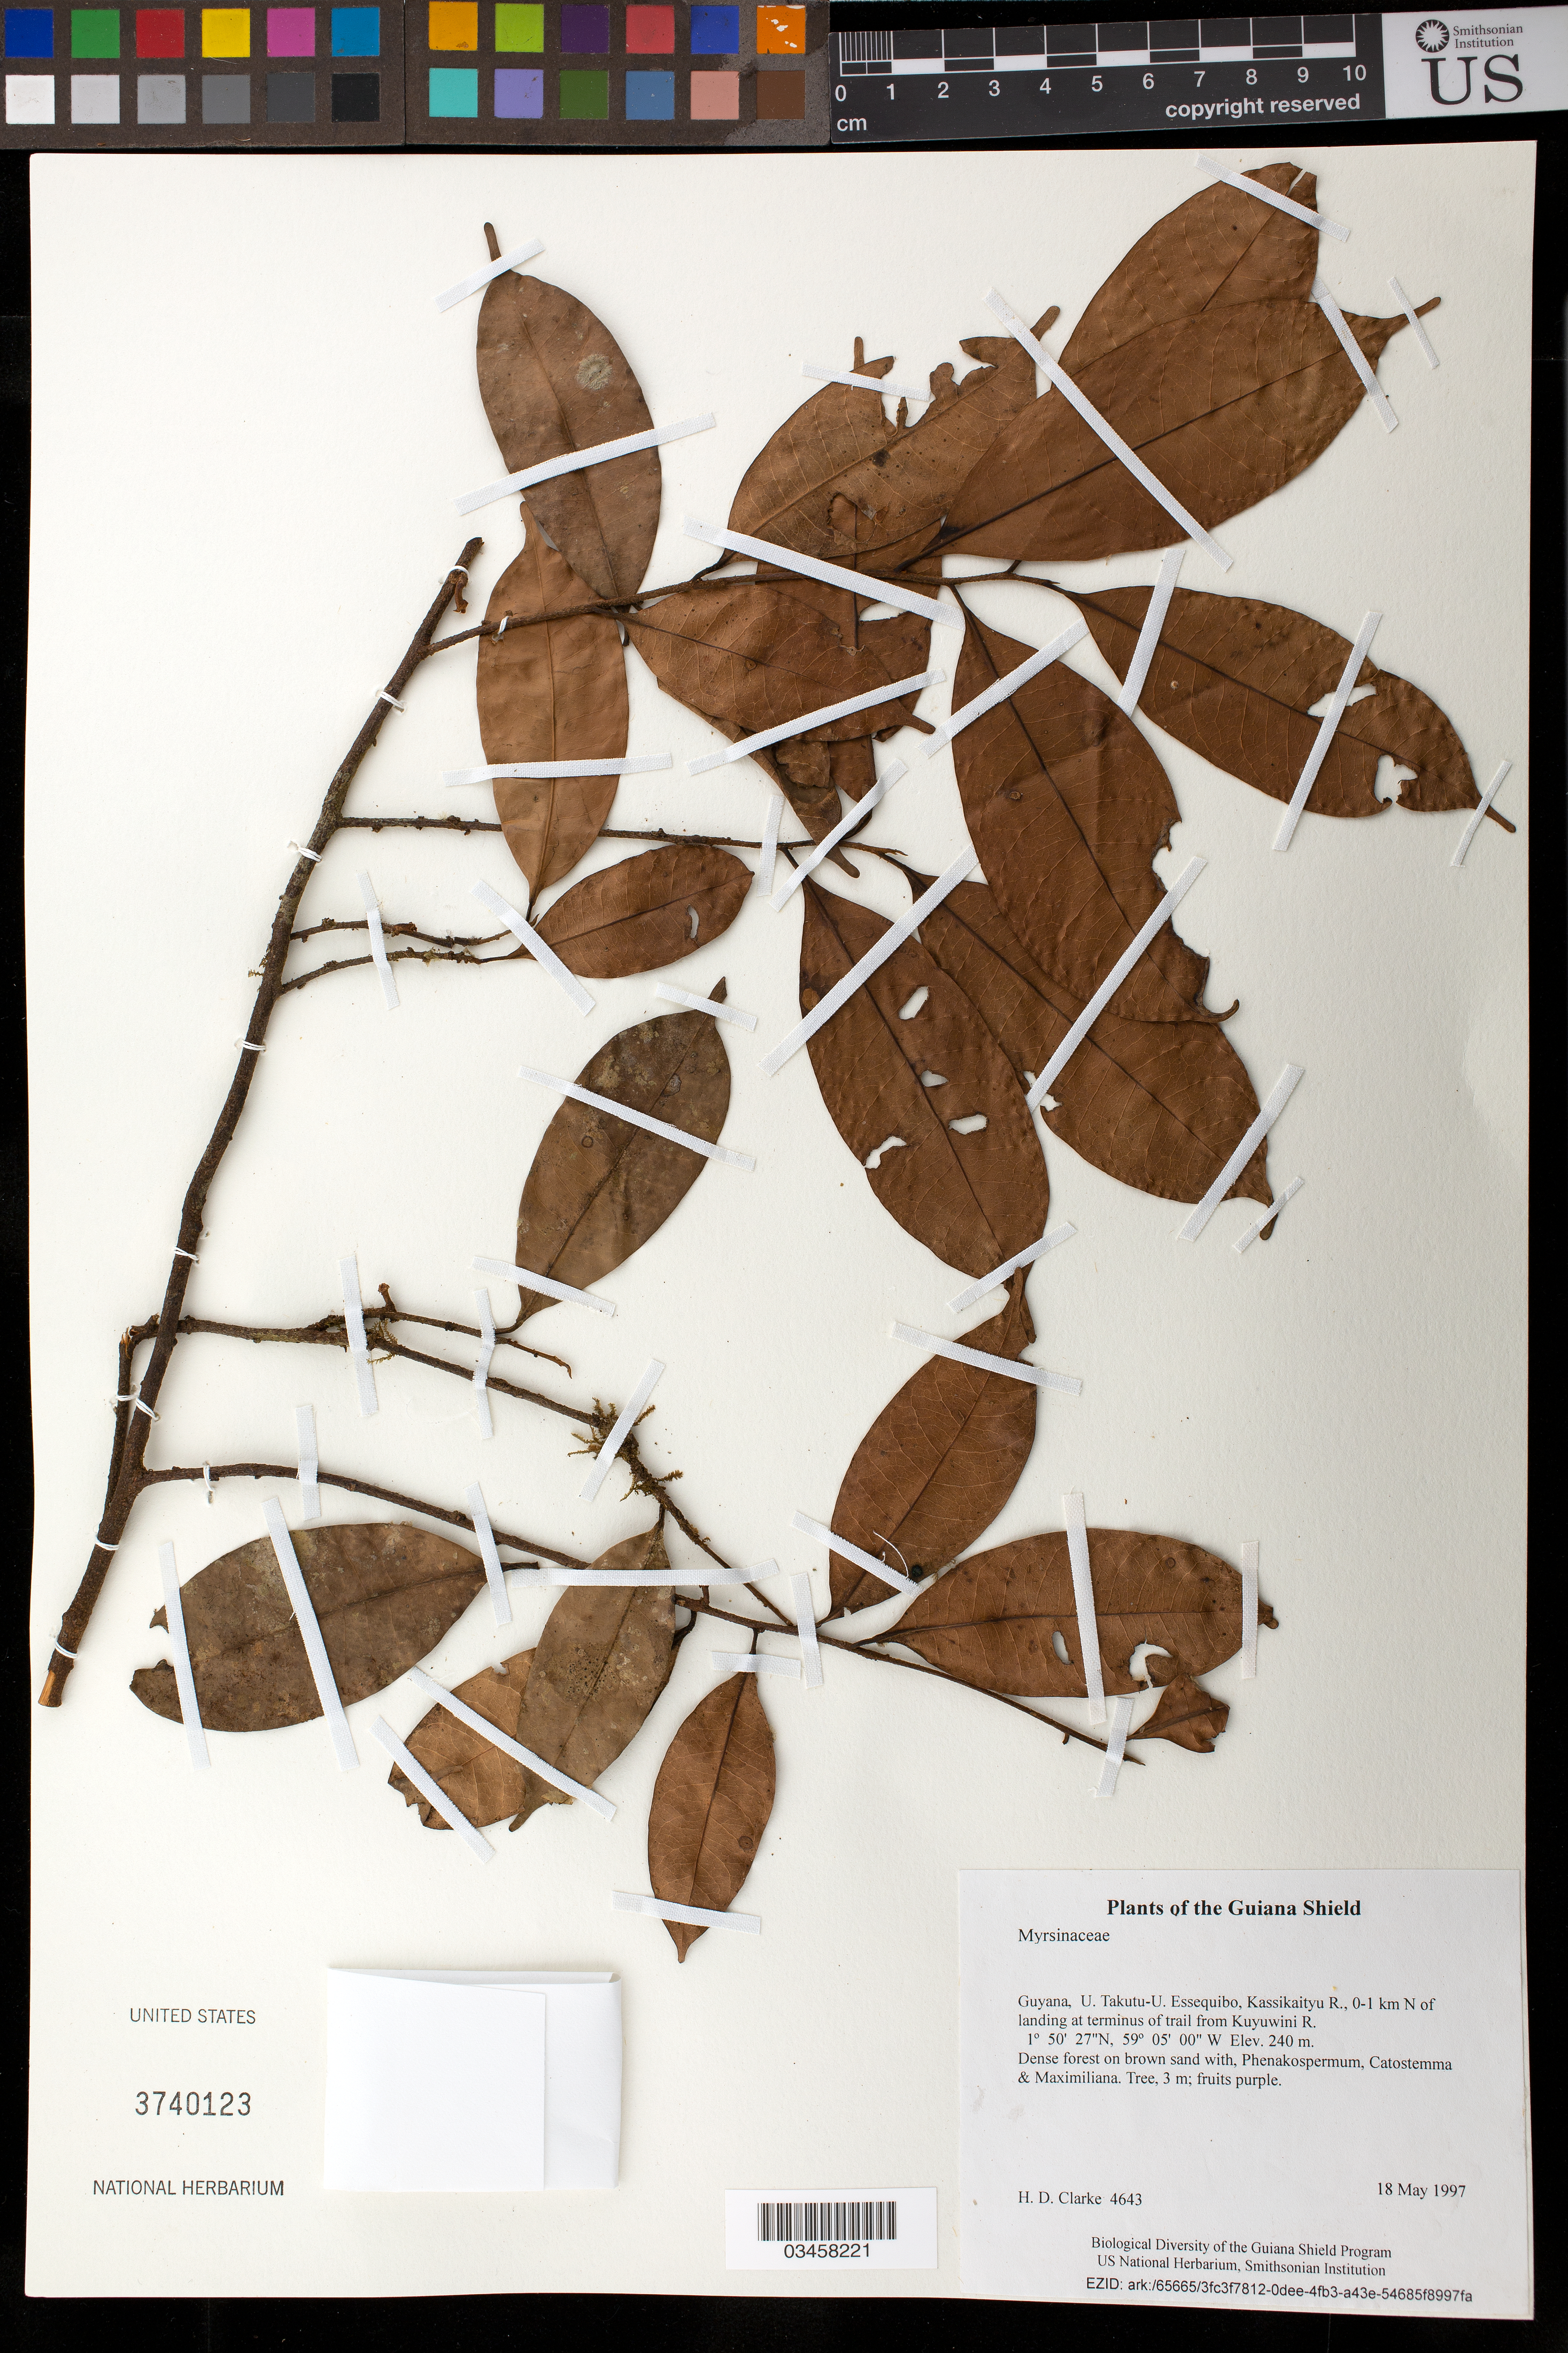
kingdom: Plantae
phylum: Tracheophyta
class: Magnoliopsida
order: Ericales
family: Primulaceae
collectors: H. D. Clarke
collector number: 4643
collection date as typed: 18 May 1997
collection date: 1997-05-18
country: Guyana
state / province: U. Takutu-U. Essequibo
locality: Kassikaityu R., 0-1 km N of landing at terminus of trail from Kuyuwini R.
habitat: Dense forest on brown sand with, Phenakospermum, Catostemma & Maximiliana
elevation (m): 240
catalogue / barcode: US 3740123